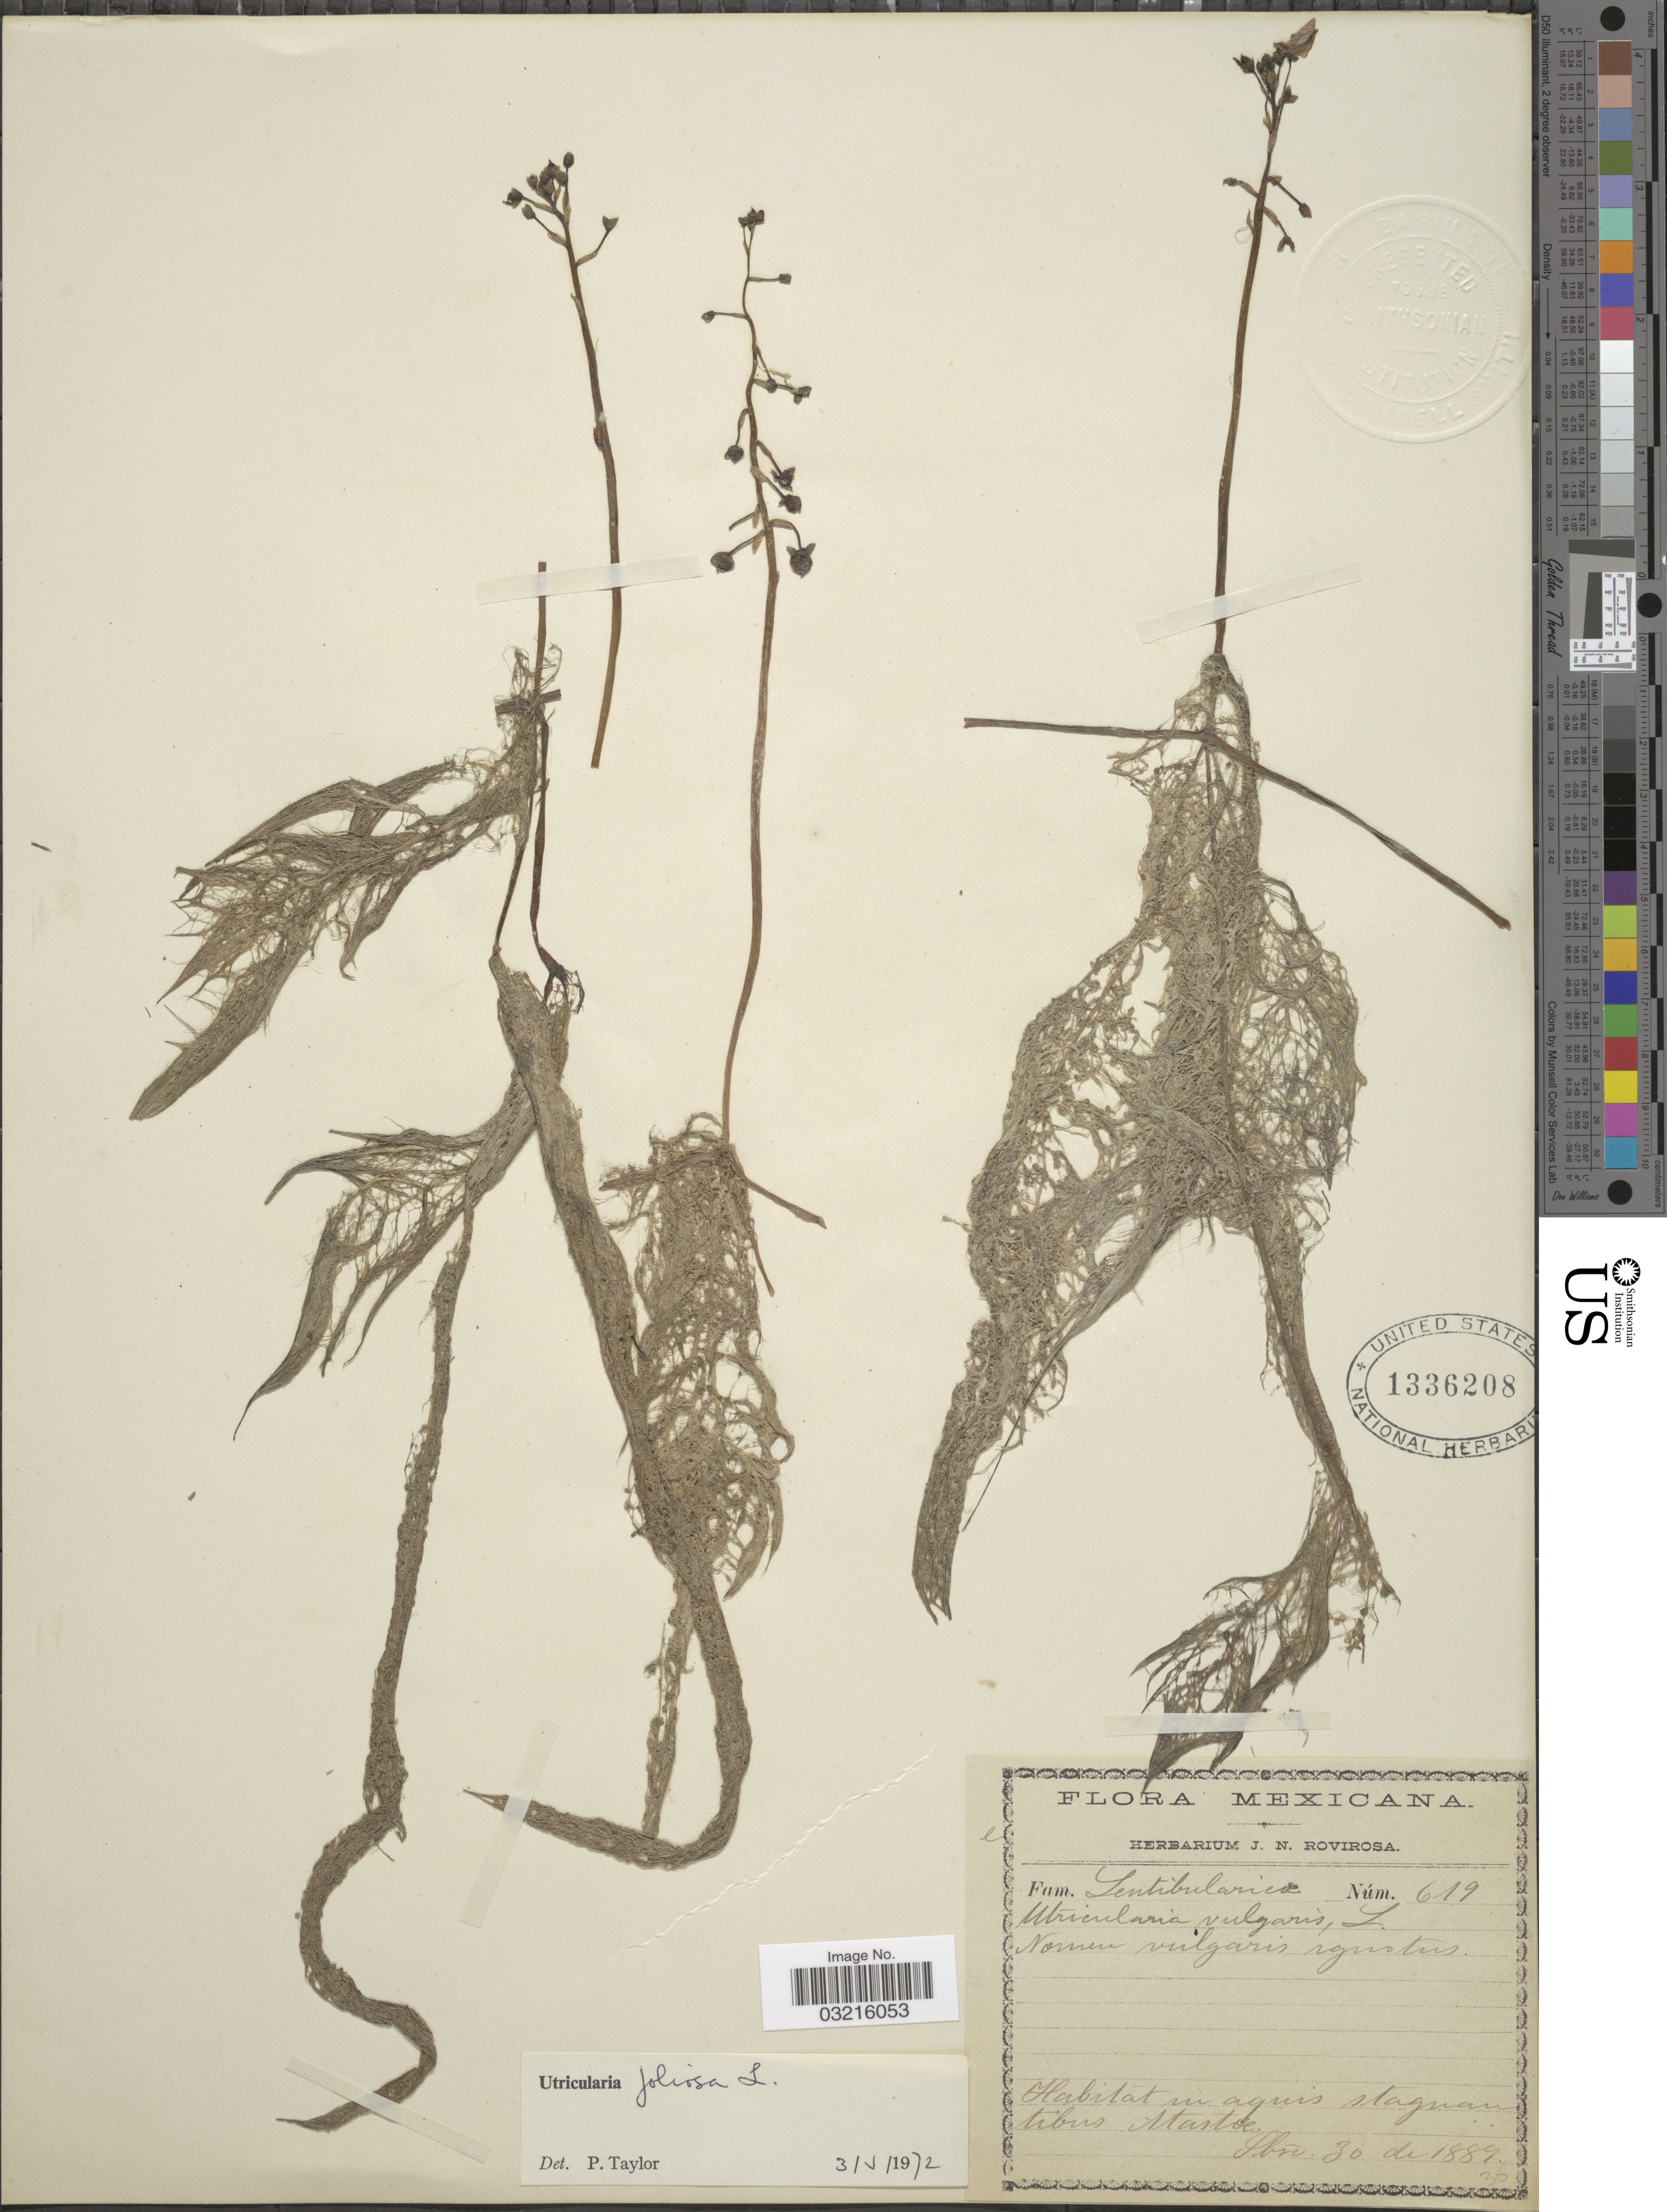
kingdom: Plantae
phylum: Tracheophyta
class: Magnoliopsida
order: Lamiales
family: Lentibulariaceae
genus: Utricularia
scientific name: Utricularia foliosa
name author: L.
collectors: ex herb. J. N. Rovirosa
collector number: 619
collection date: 1889-04-30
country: Mexico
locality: In aquis stagnantibus Atastae.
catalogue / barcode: US 1336208